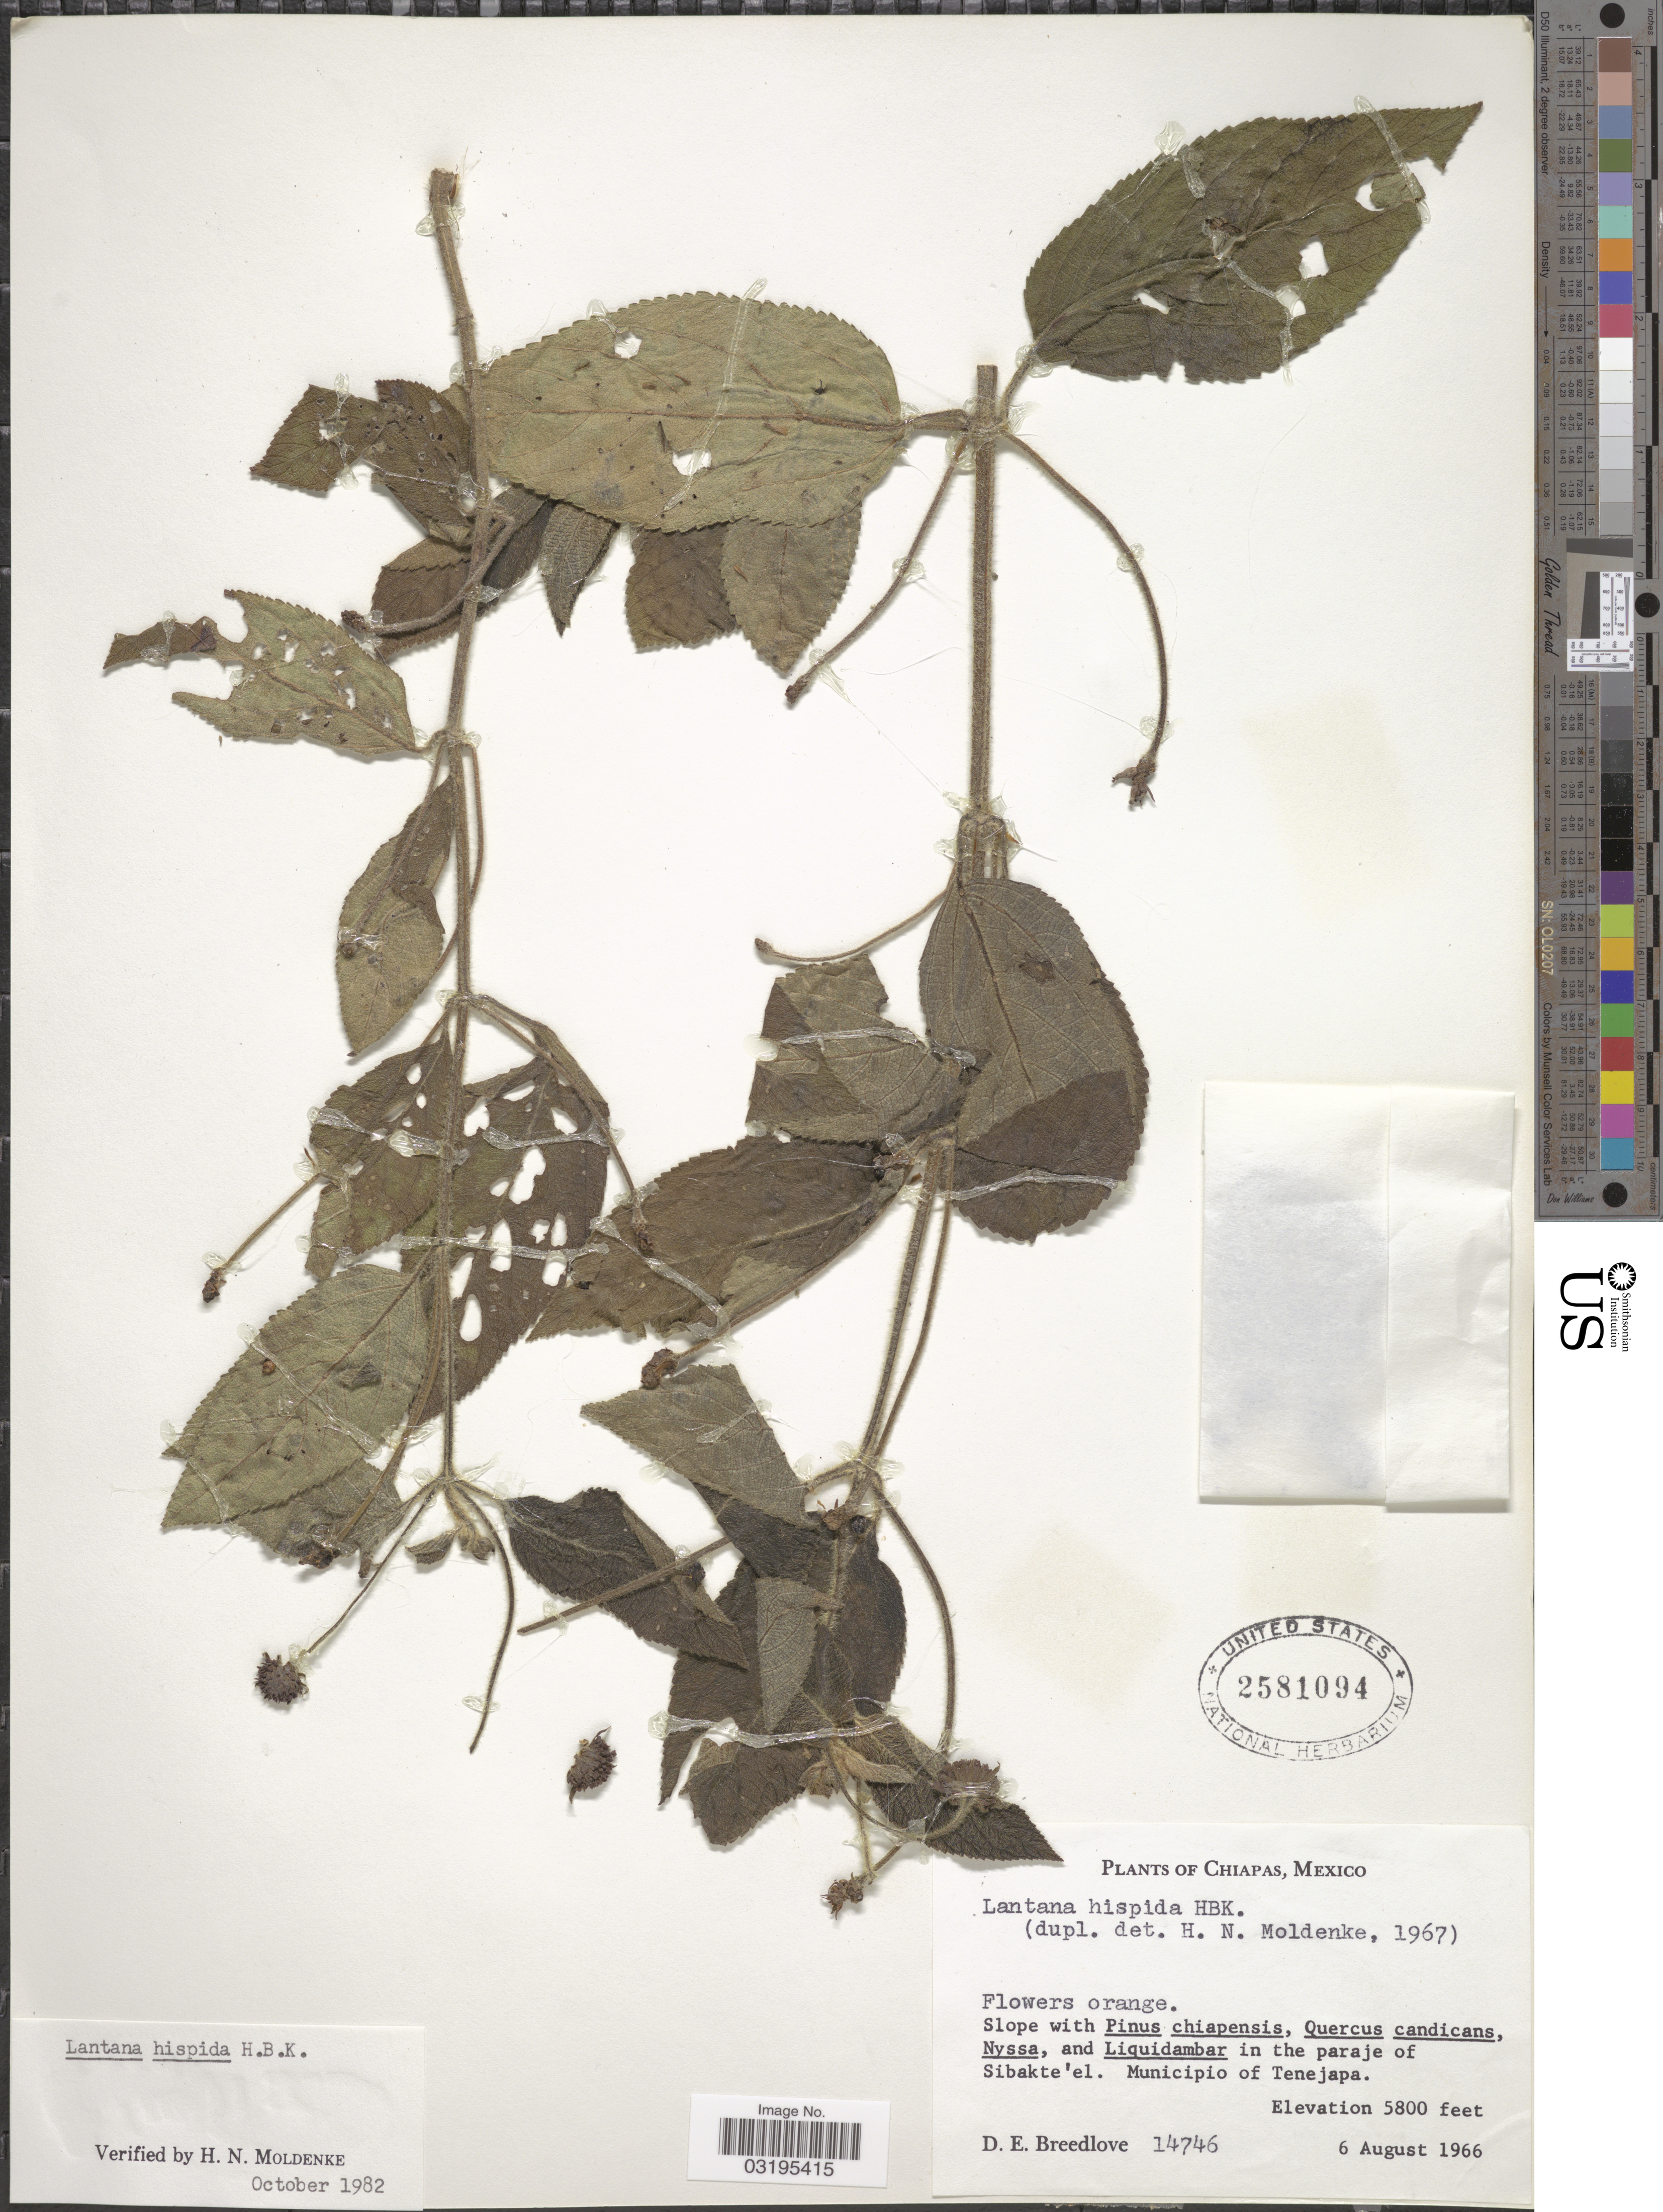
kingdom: Plantae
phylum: Tracheophyta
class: Magnoliopsida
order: Lamiales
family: Verbenaceae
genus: Lantana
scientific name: Lantana hispida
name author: Kunth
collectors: D. E. Breedlove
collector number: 14746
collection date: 1966-08-06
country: Mexico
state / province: Chiapas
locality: Paraje of Sibakte'el. Municipio of Tenejapa.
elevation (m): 1768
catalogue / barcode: US 2581094